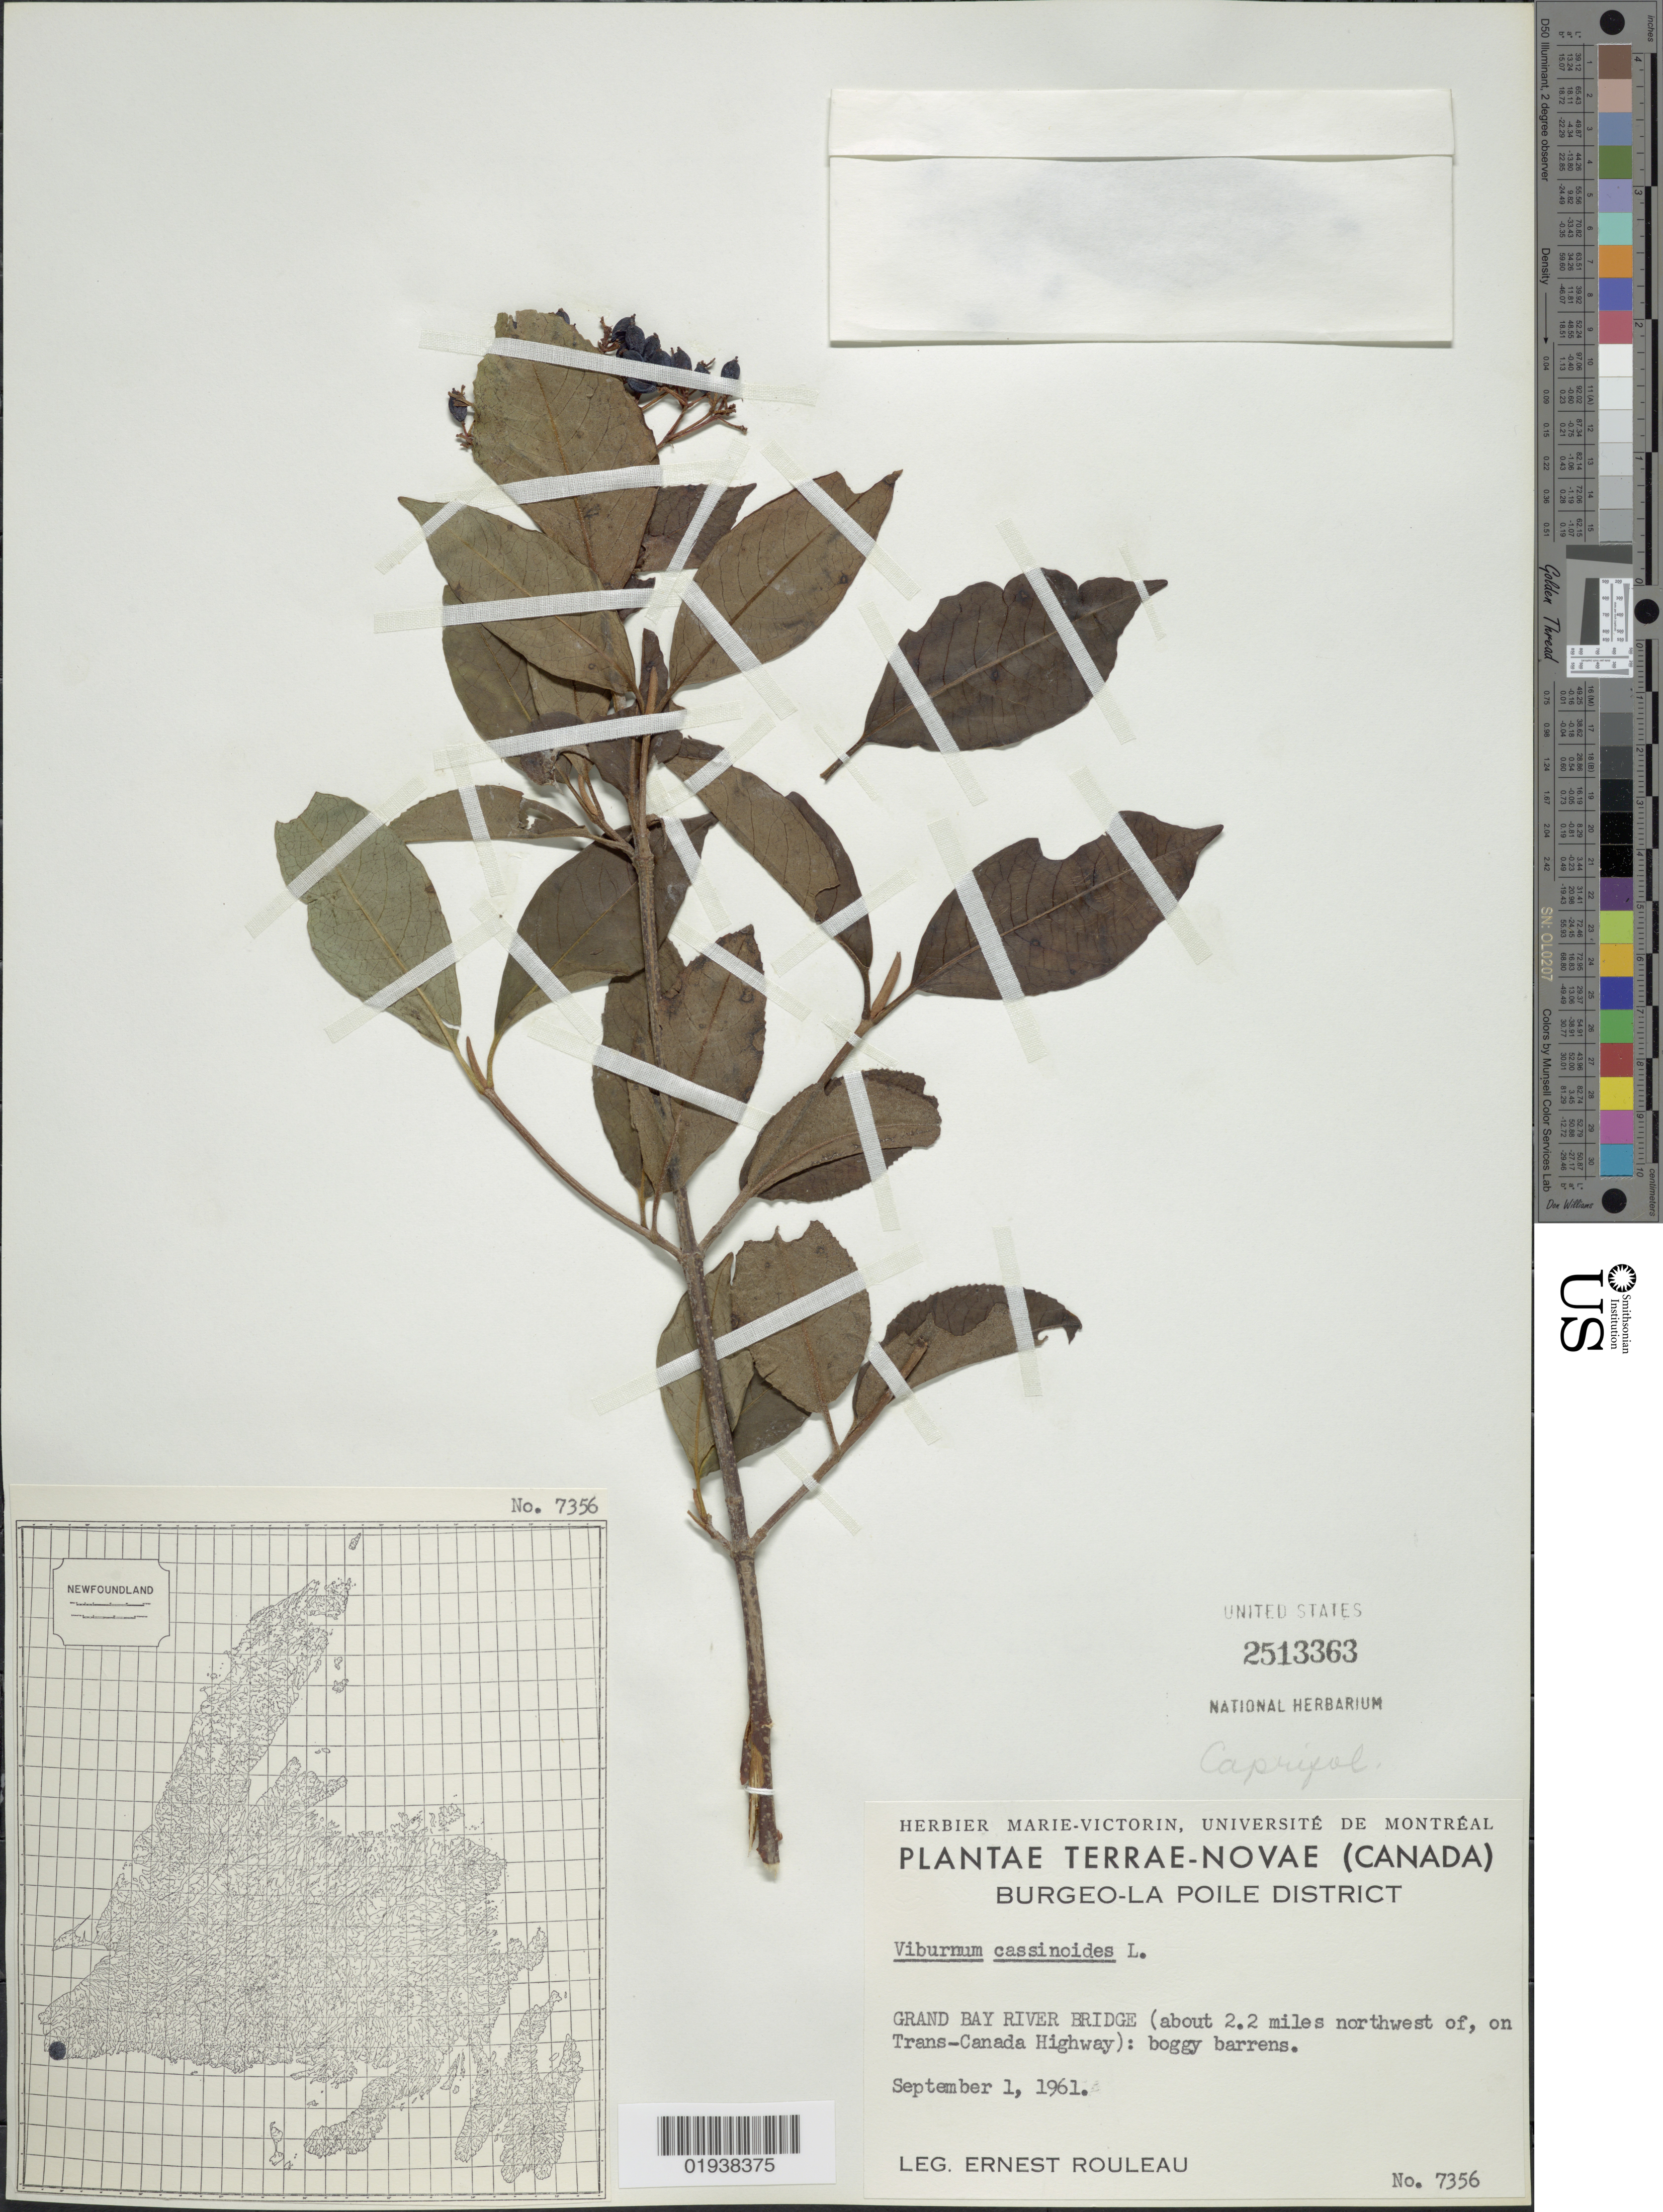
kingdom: Plantae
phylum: Tracheophyta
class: Magnoliopsida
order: Dipsacales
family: Viburnaceae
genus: Viburnum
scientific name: Viburnum cassinoides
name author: L.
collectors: E. Rouleau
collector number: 7356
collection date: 1961-09-01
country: Canada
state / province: Newfoundland and Labrador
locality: Terrae-Novae. Burgeo-la Poile District. Grand Bay River Bridge (about 2.2 miles northwest of, on Trans-Canada Highway): boggy barrens.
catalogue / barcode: US 2513363